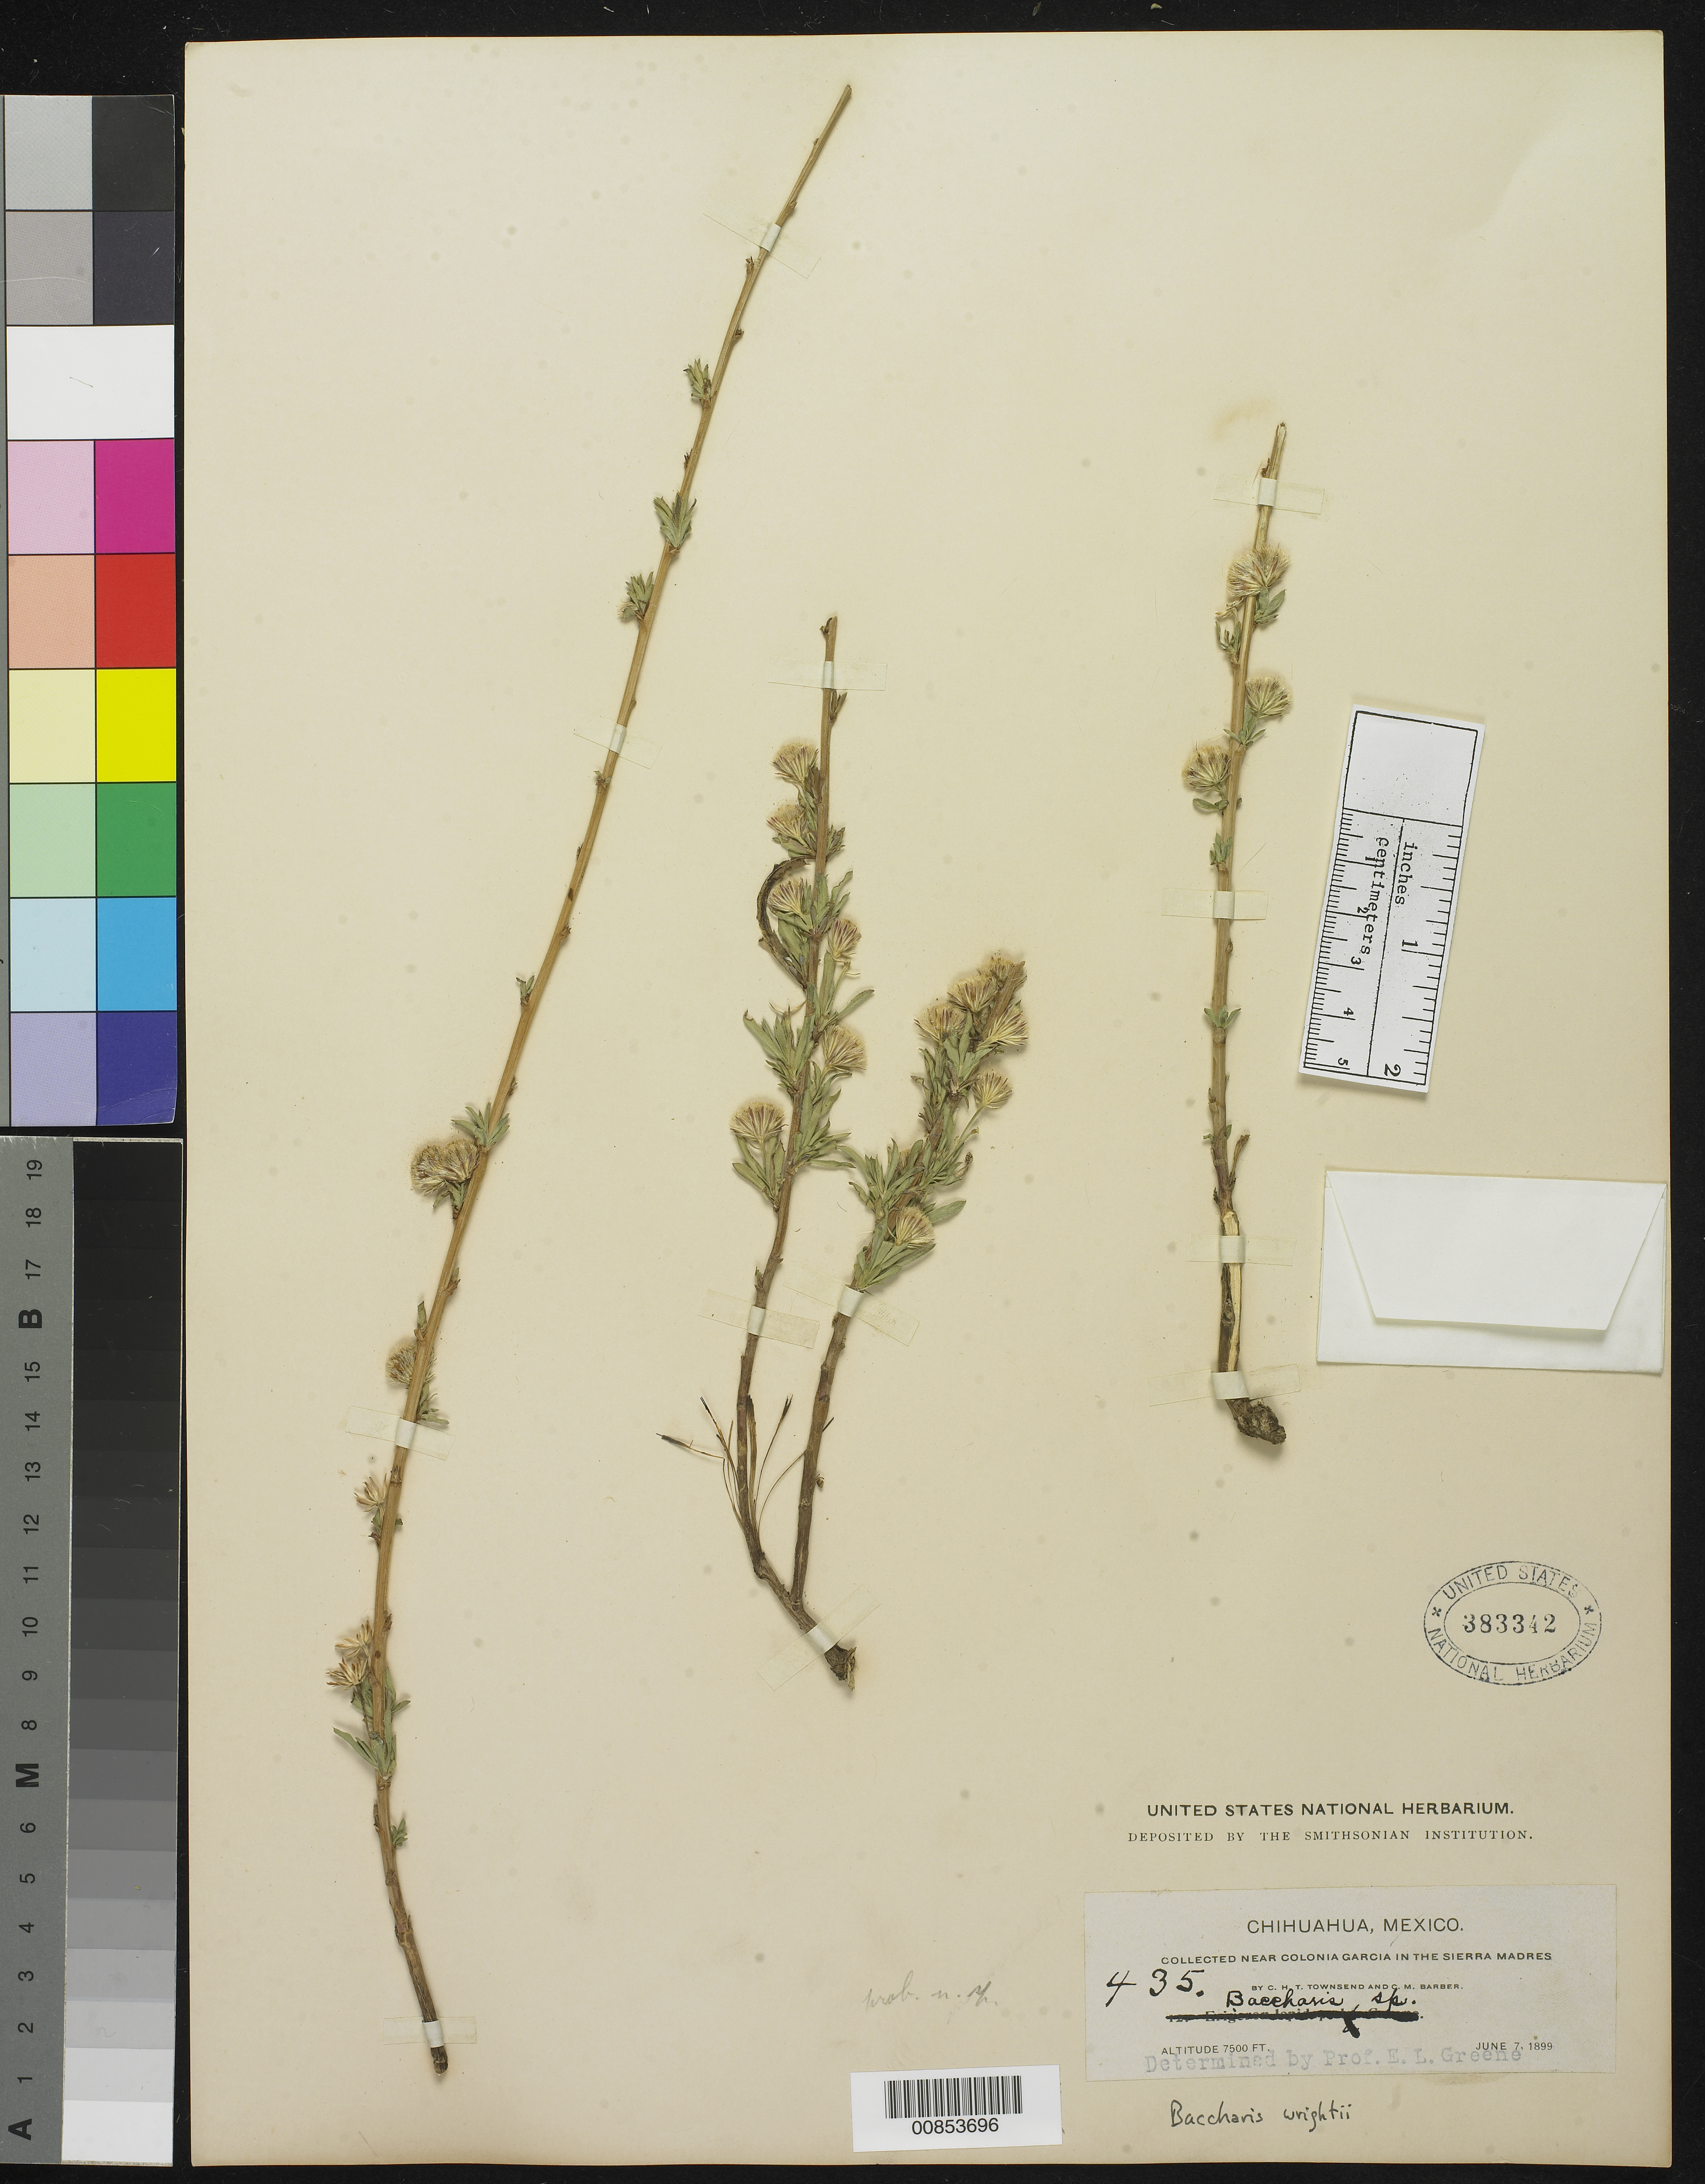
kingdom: Plantae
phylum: Tracheophyta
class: Magnoliopsida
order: Asterales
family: Asteraceae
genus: Baccharis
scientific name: Baccharis sp.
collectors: C. H. T. Townsend & C. Barber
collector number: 435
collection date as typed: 07 Jun 1899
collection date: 1899-06-07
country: Mexico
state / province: Chihuahua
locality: Near Colonia García in the Sierra Madre, Chihuahua.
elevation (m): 2286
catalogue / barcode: US 383342